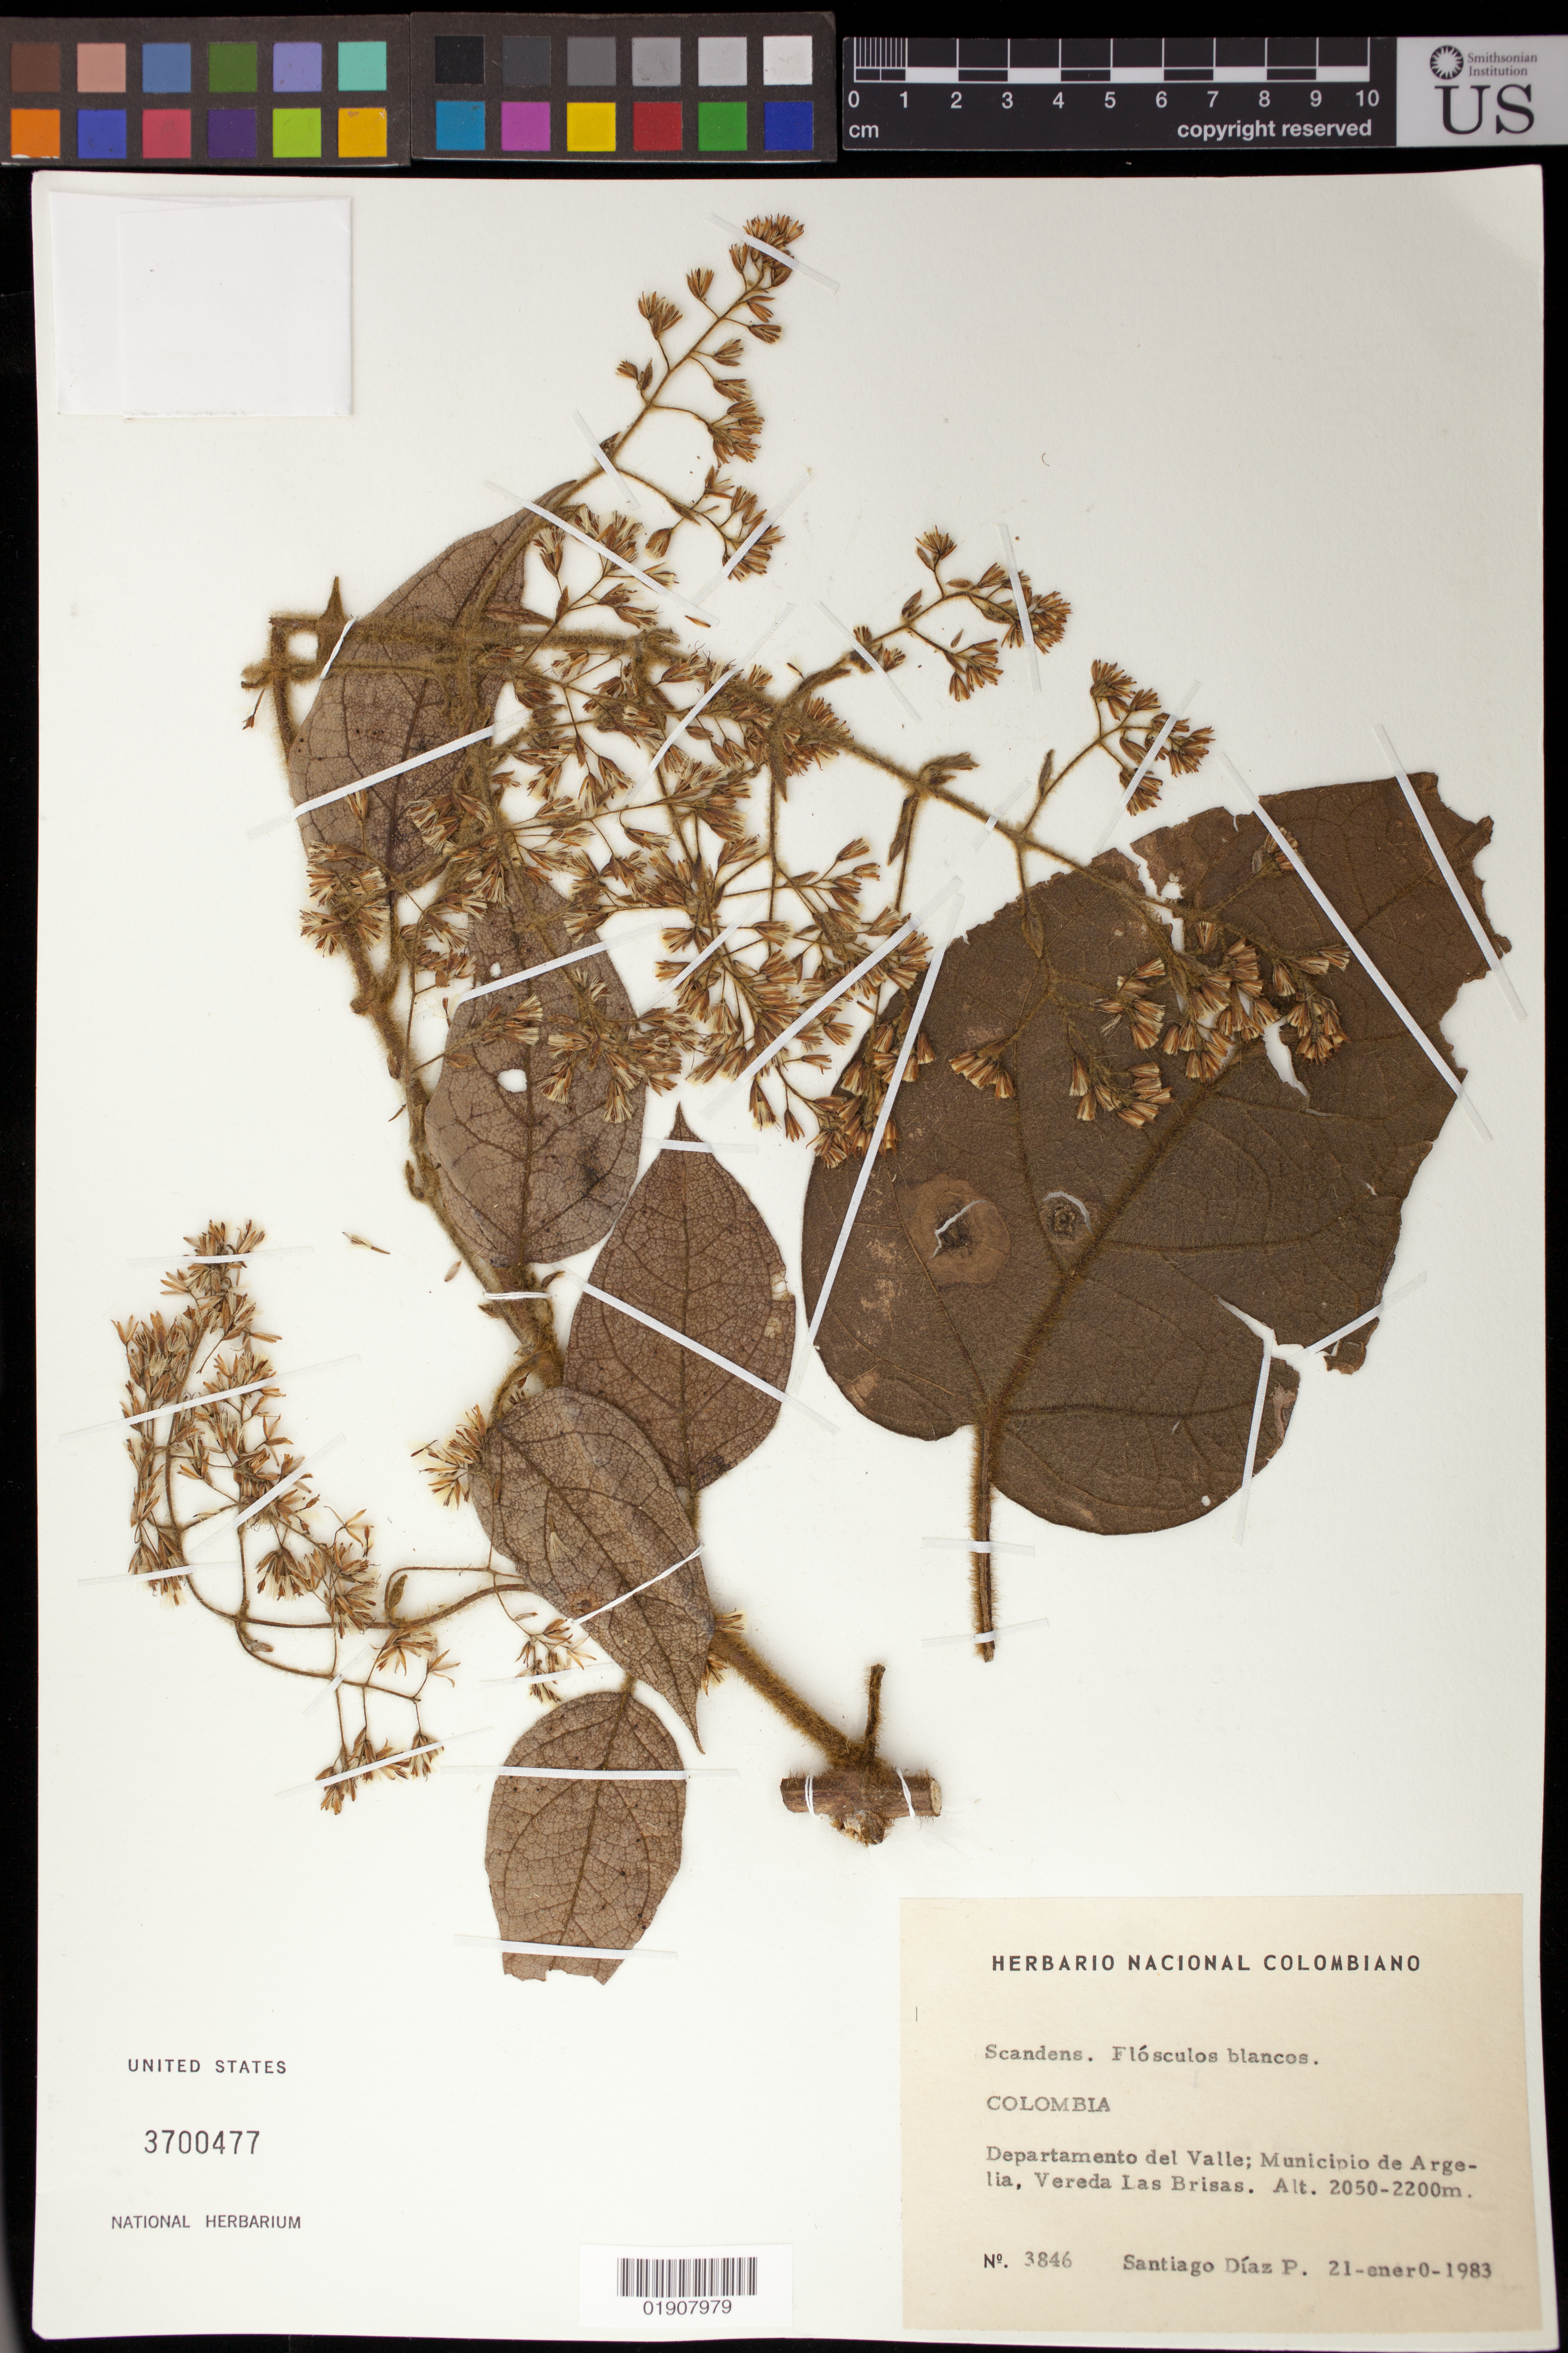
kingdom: Plantae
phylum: Tracheophyta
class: Magnoliopsida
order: Asterales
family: Asteraceae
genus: Mikania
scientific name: Mikania banisteriae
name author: DC.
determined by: Robinson, Harold E., (US)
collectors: S. Díaz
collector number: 3846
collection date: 1983-01-21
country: Colombia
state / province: Valle del Cauca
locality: Municipio de Argelia, Vereda Las Brisas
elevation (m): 2050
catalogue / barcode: US 3700477